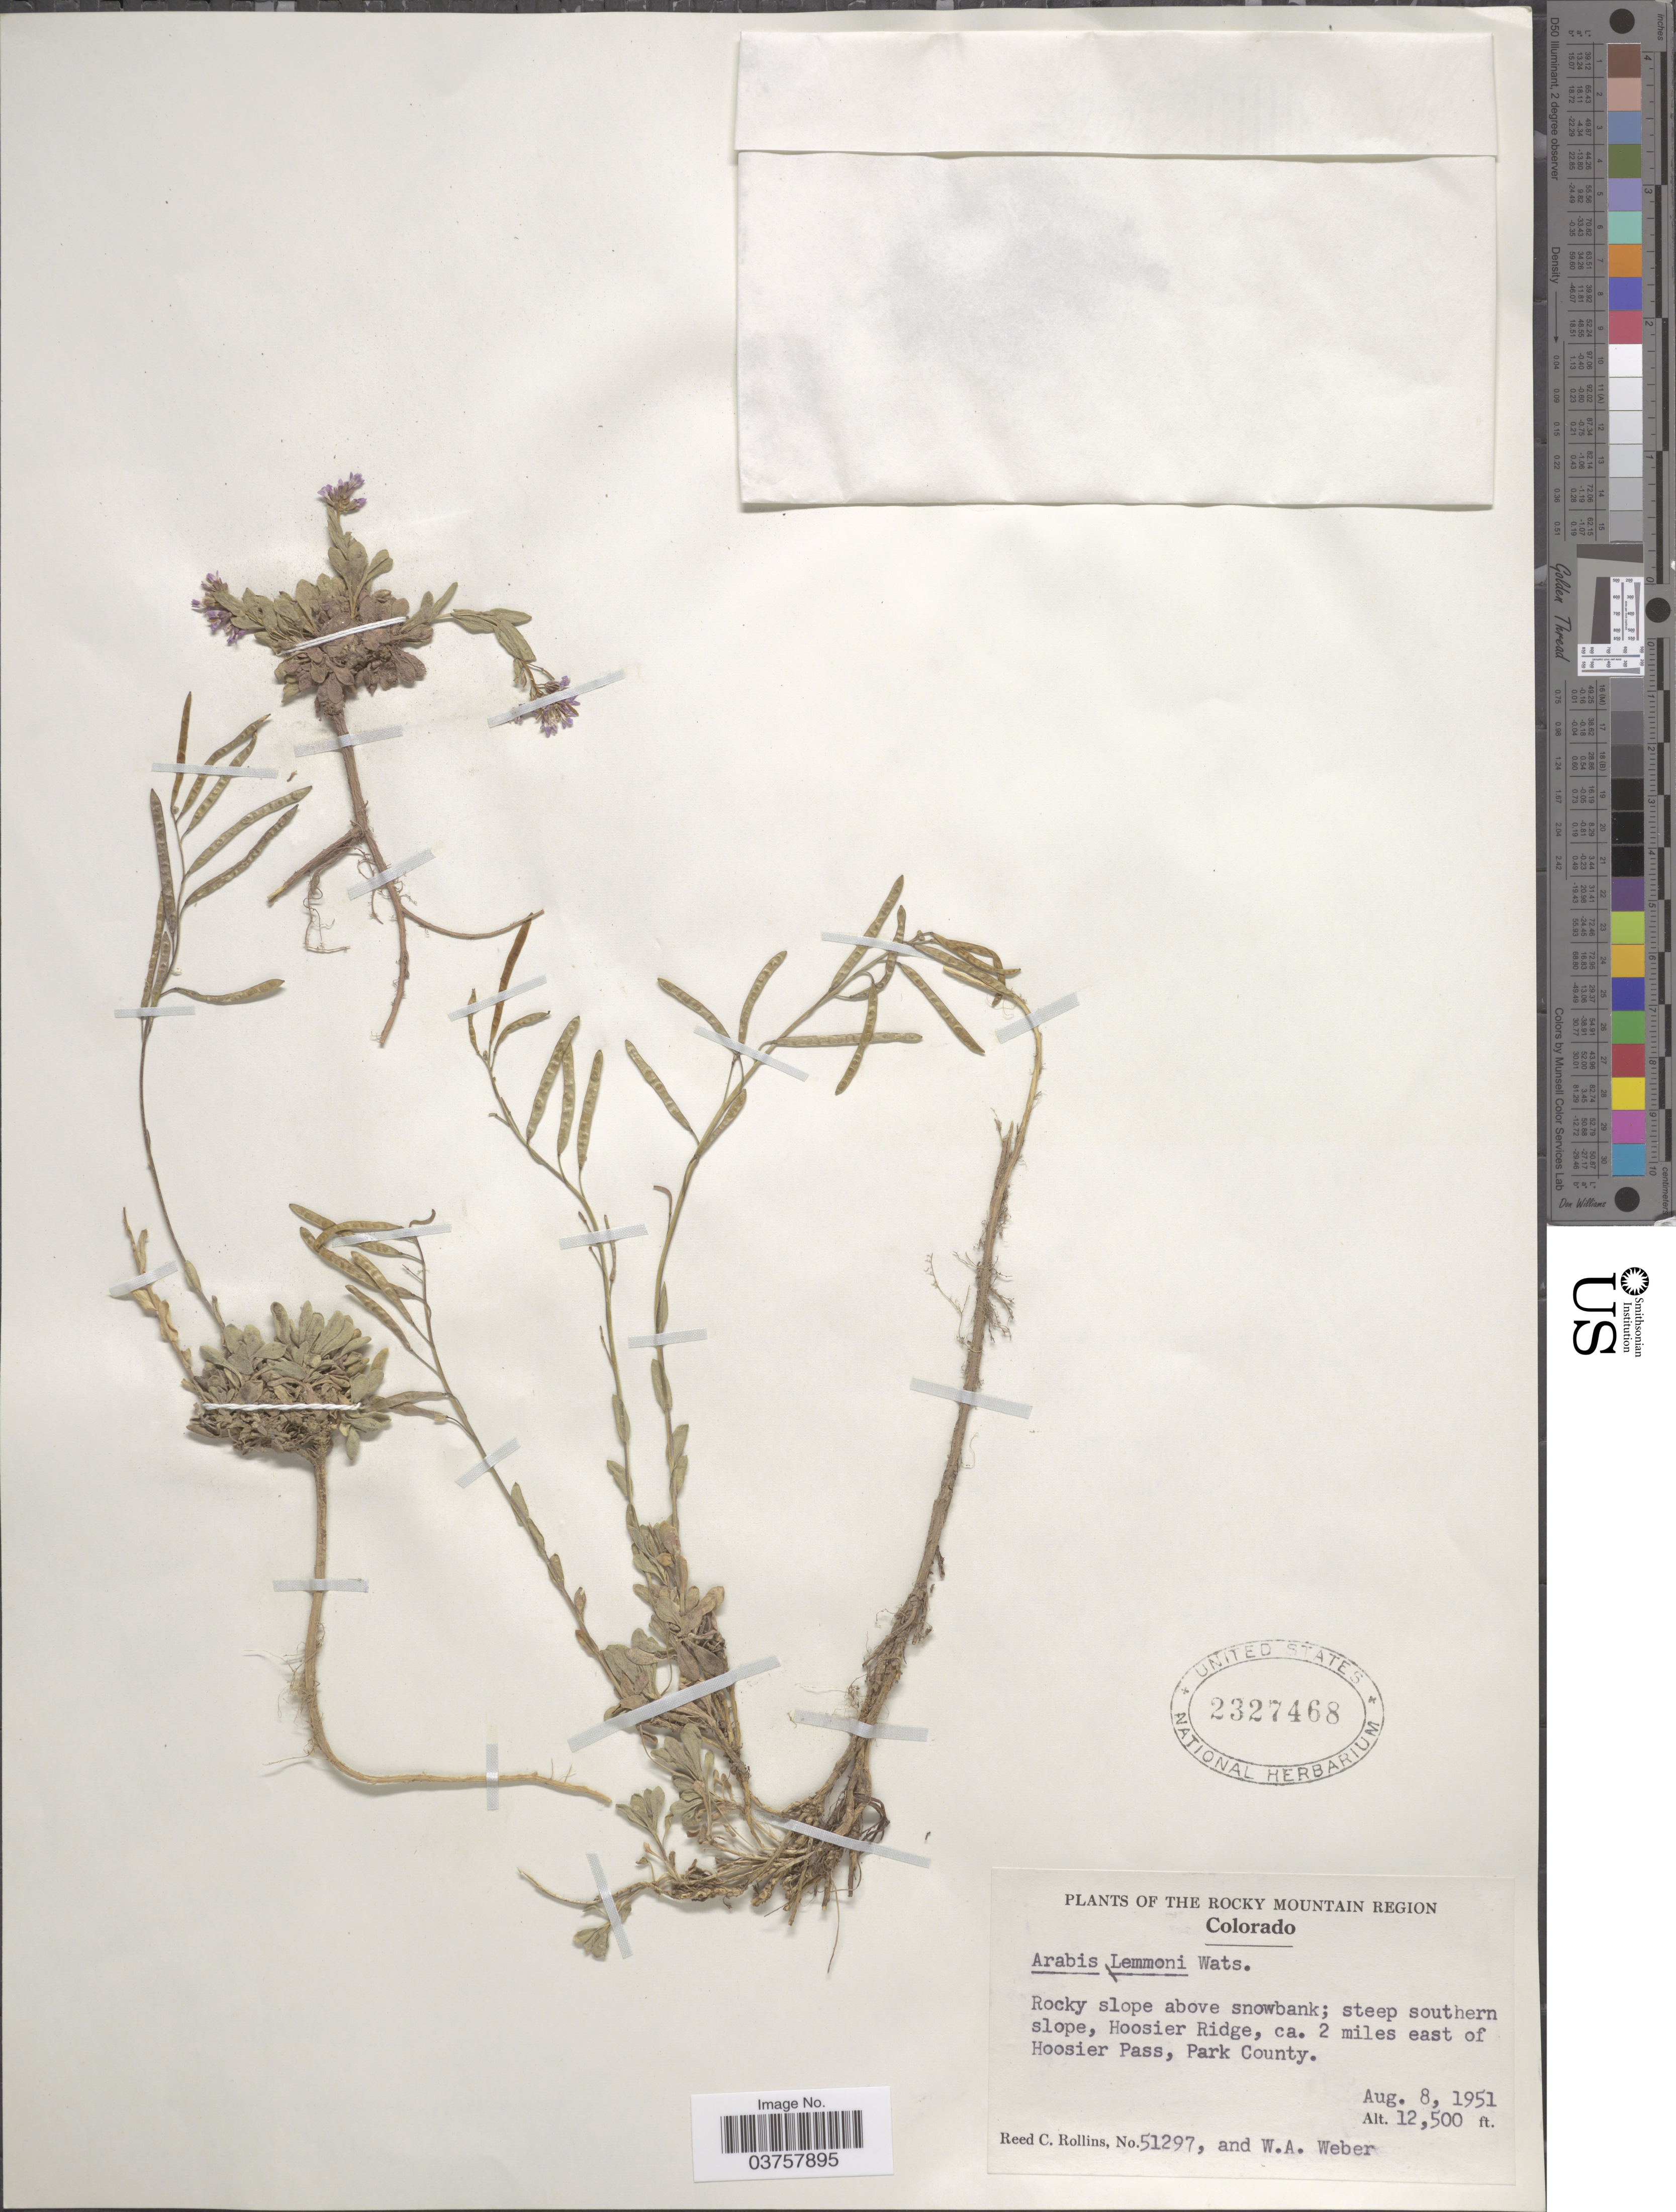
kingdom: Plantae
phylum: Tracheophyta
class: Magnoliopsida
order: Brassicales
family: Brassicaceae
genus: Arabis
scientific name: Arabis lemmonii var. depauperata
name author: (A. Nelson & P.B. Kenn.) Rollins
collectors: R. C. Rollins & W. A. Weber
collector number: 51297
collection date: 1951-08-08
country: United States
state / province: Colorado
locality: The Rocky Mountain Region. Steep southern slope, Hoosier Ridge, ca. 2 miles east of Hoosier Pass, Park County.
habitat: rocky slope above snowbank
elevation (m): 3810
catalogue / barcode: US 2327468